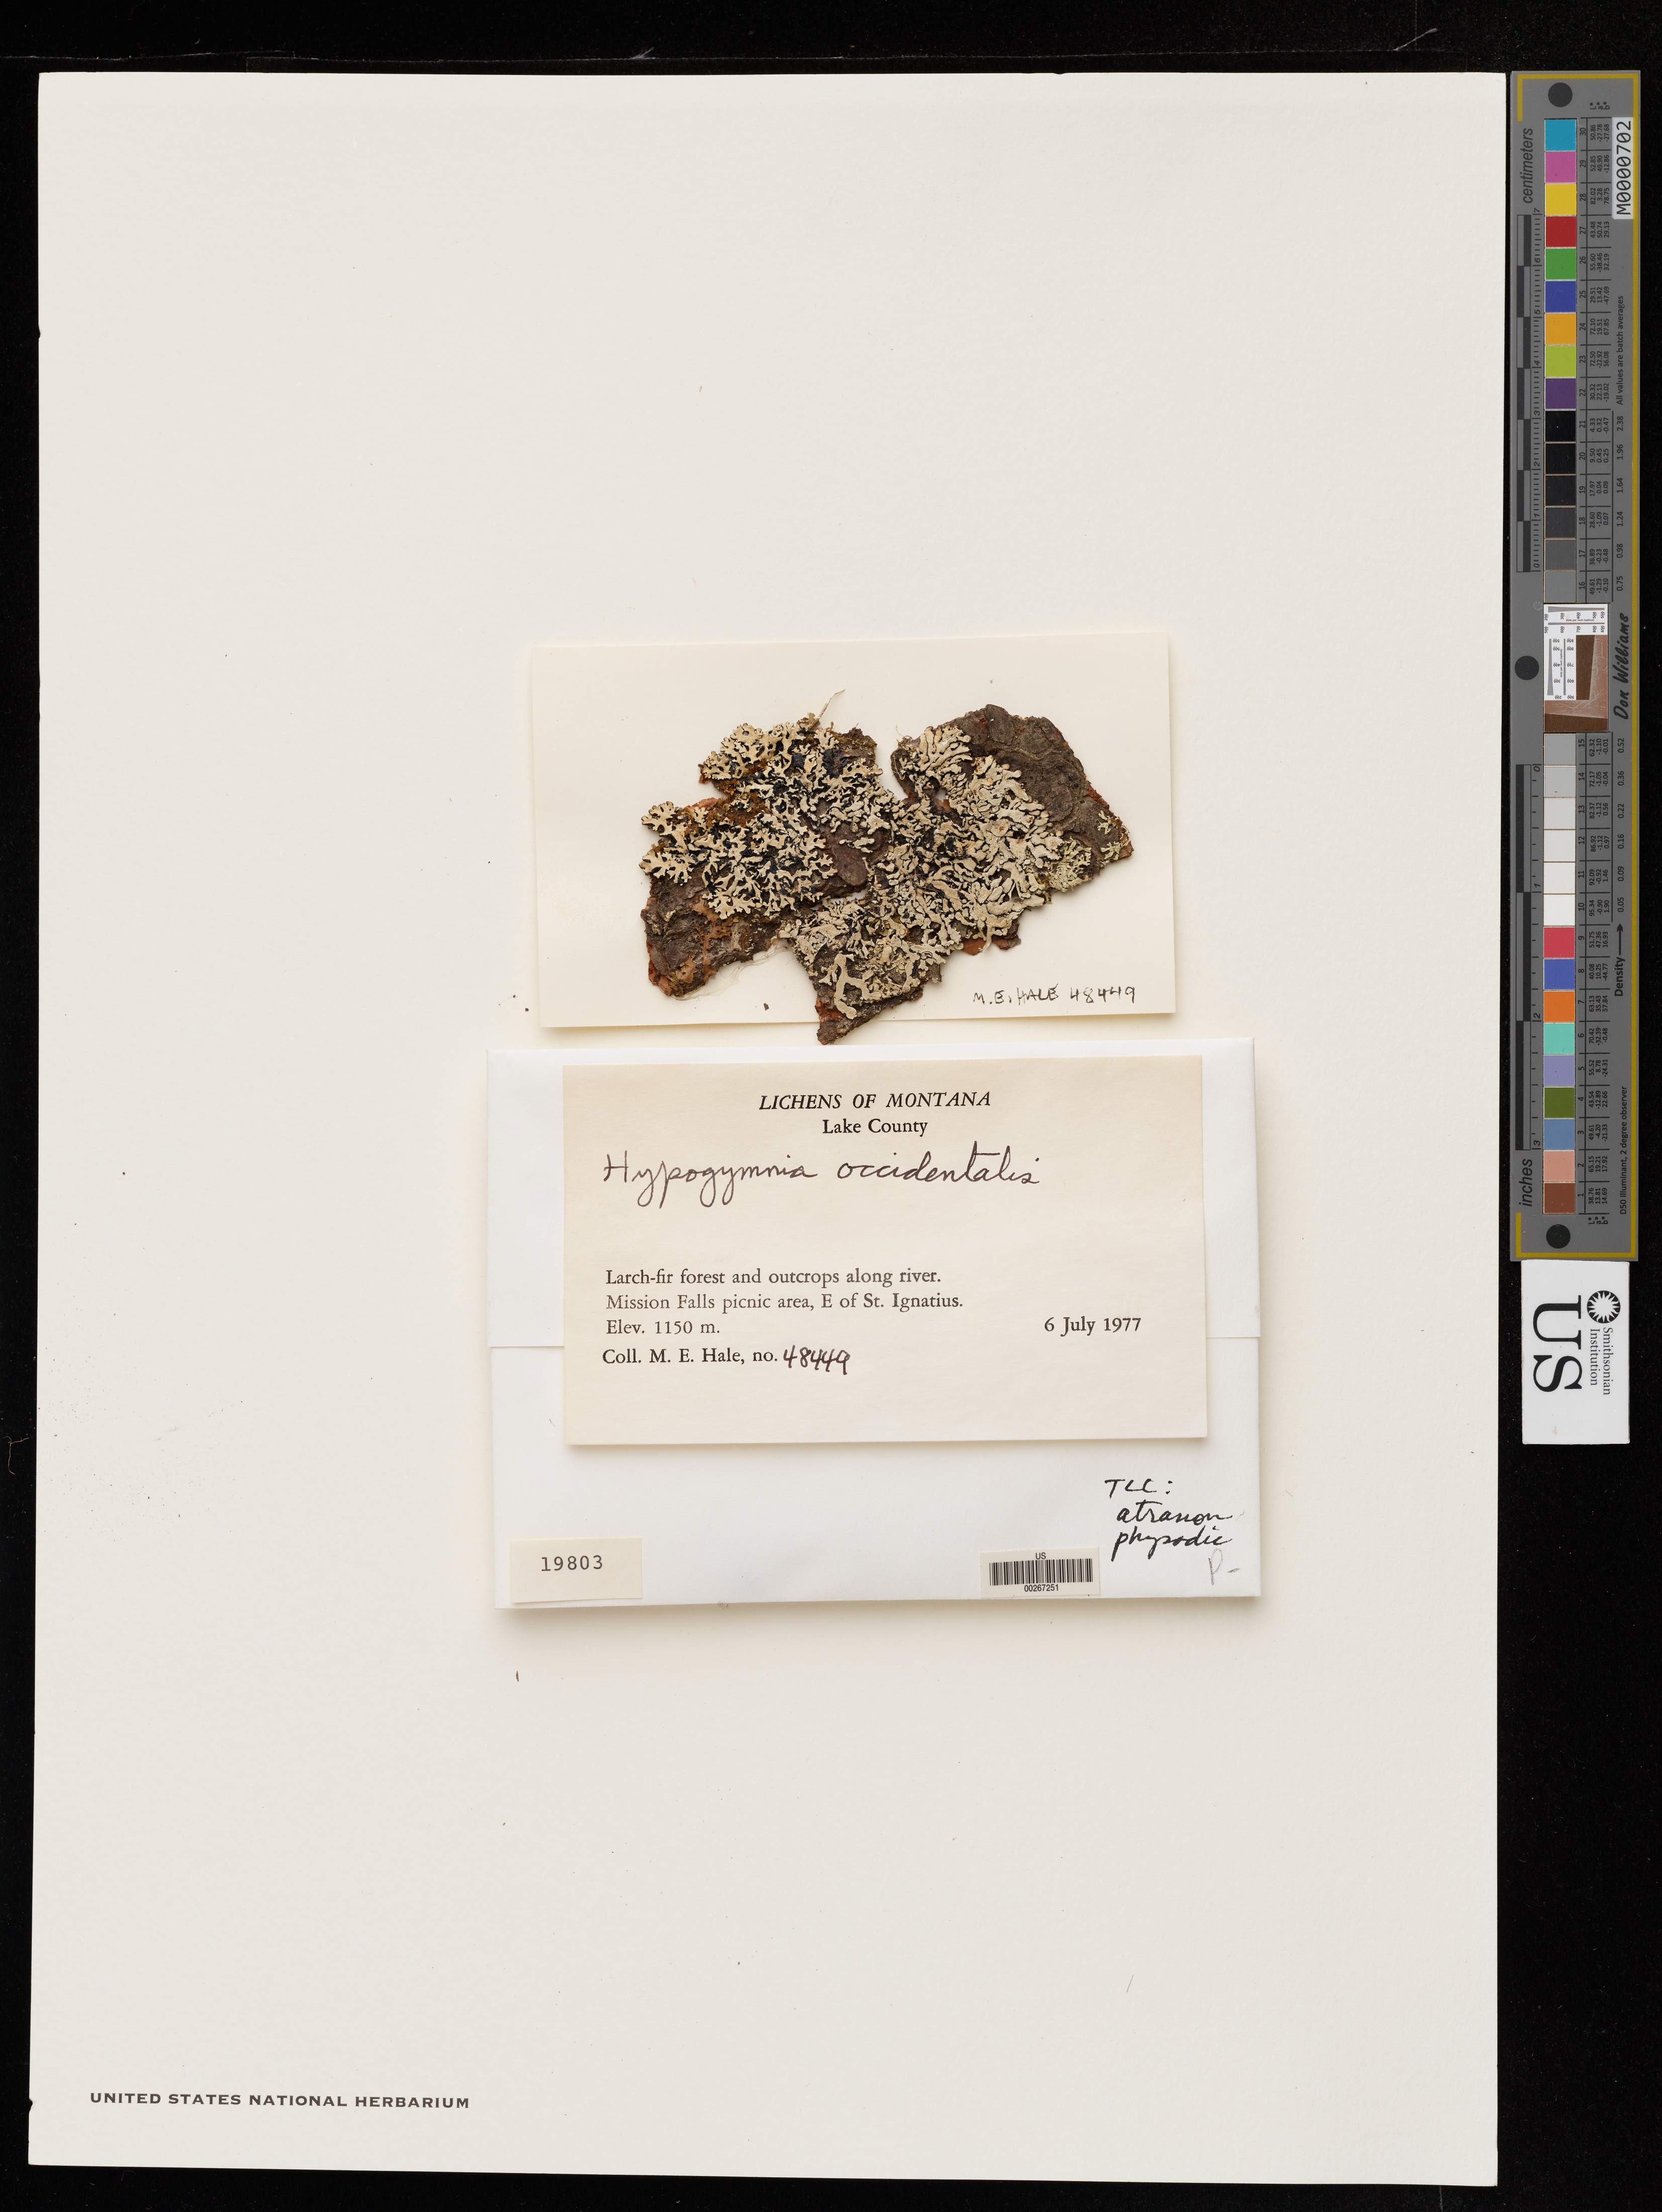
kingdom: Fungi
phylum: Ascomycota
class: Lecanoromycetes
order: Lecanorales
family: Parmeliaceae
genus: Hypogymnia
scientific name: Hypogymnia occidentalis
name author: L.H. Pike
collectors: M. Hale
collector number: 48449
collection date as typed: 06 Jul 1977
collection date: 1977-07-06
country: United States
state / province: Montana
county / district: Lake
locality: E of St. Ignatius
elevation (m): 0